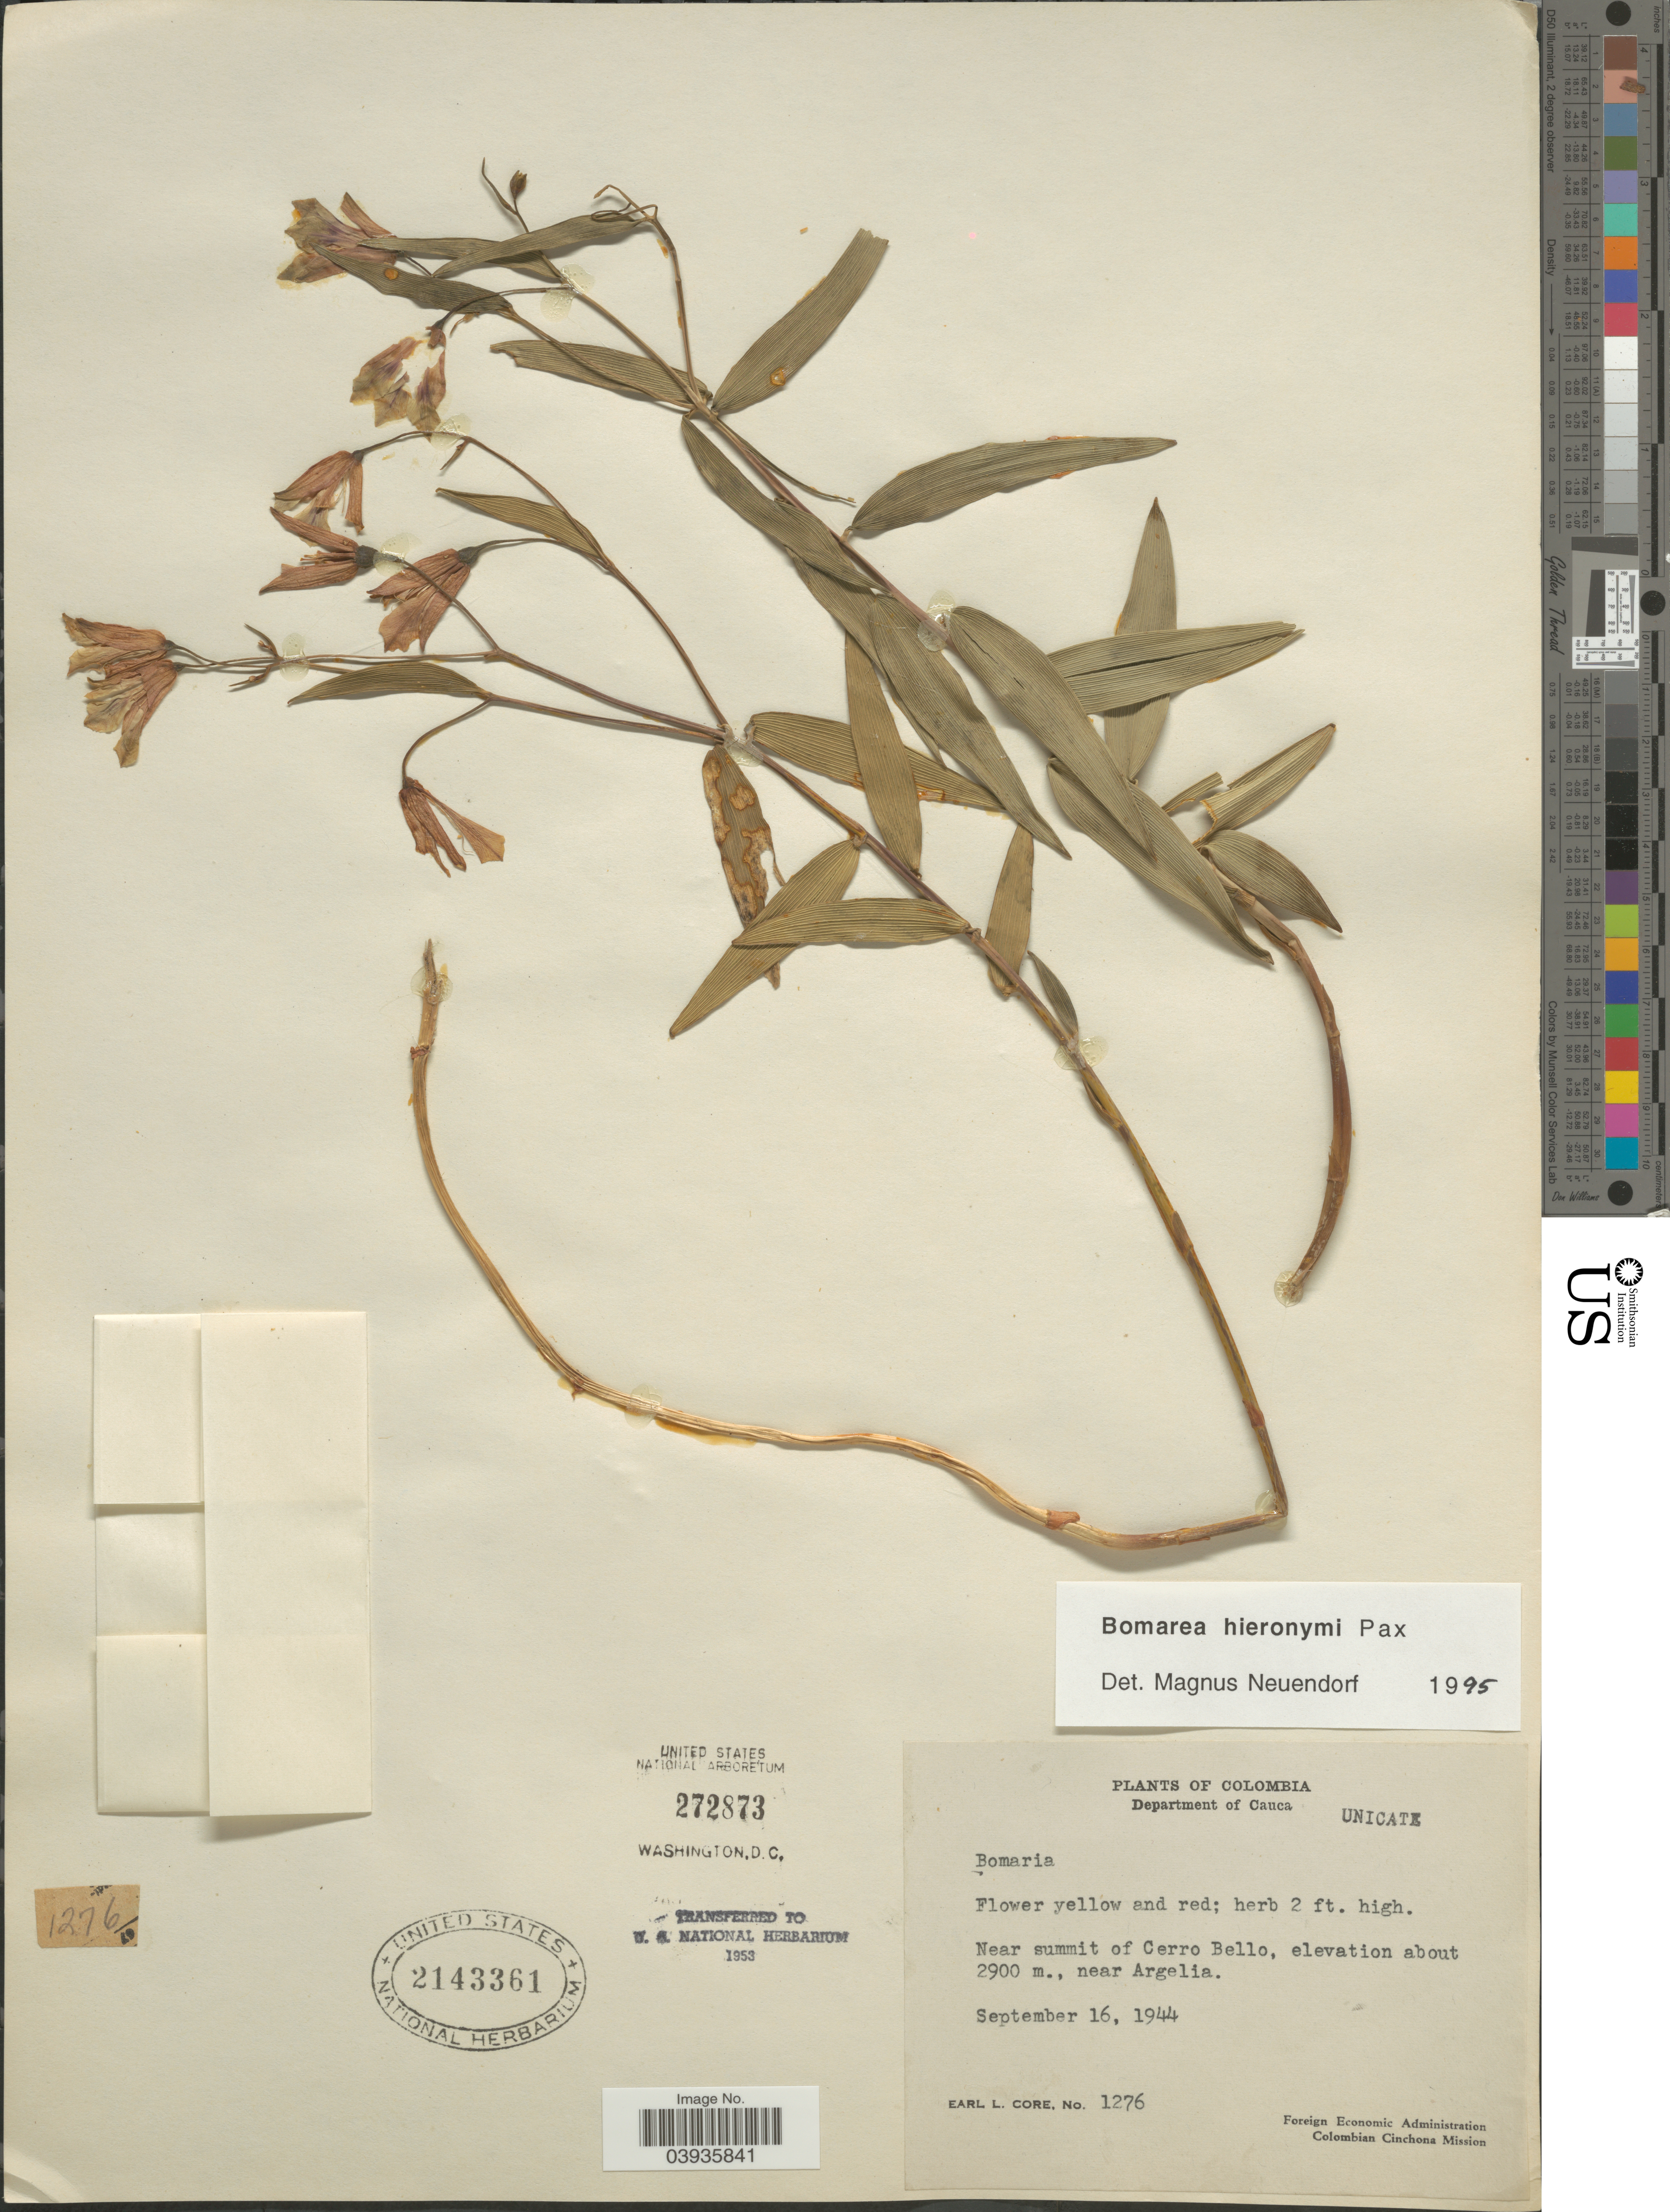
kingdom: Plantae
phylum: Tracheophyta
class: Liliopsida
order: Liliales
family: Alstroemeriaceae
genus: Bomarea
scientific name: Bomarea hieronymi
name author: Pax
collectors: E. L. Core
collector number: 1276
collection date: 1944-09-16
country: Colombia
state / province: Cauca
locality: Department of Cauca. Near summit of Cerro Bello, near Argelia.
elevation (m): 2900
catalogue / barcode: US 2143361